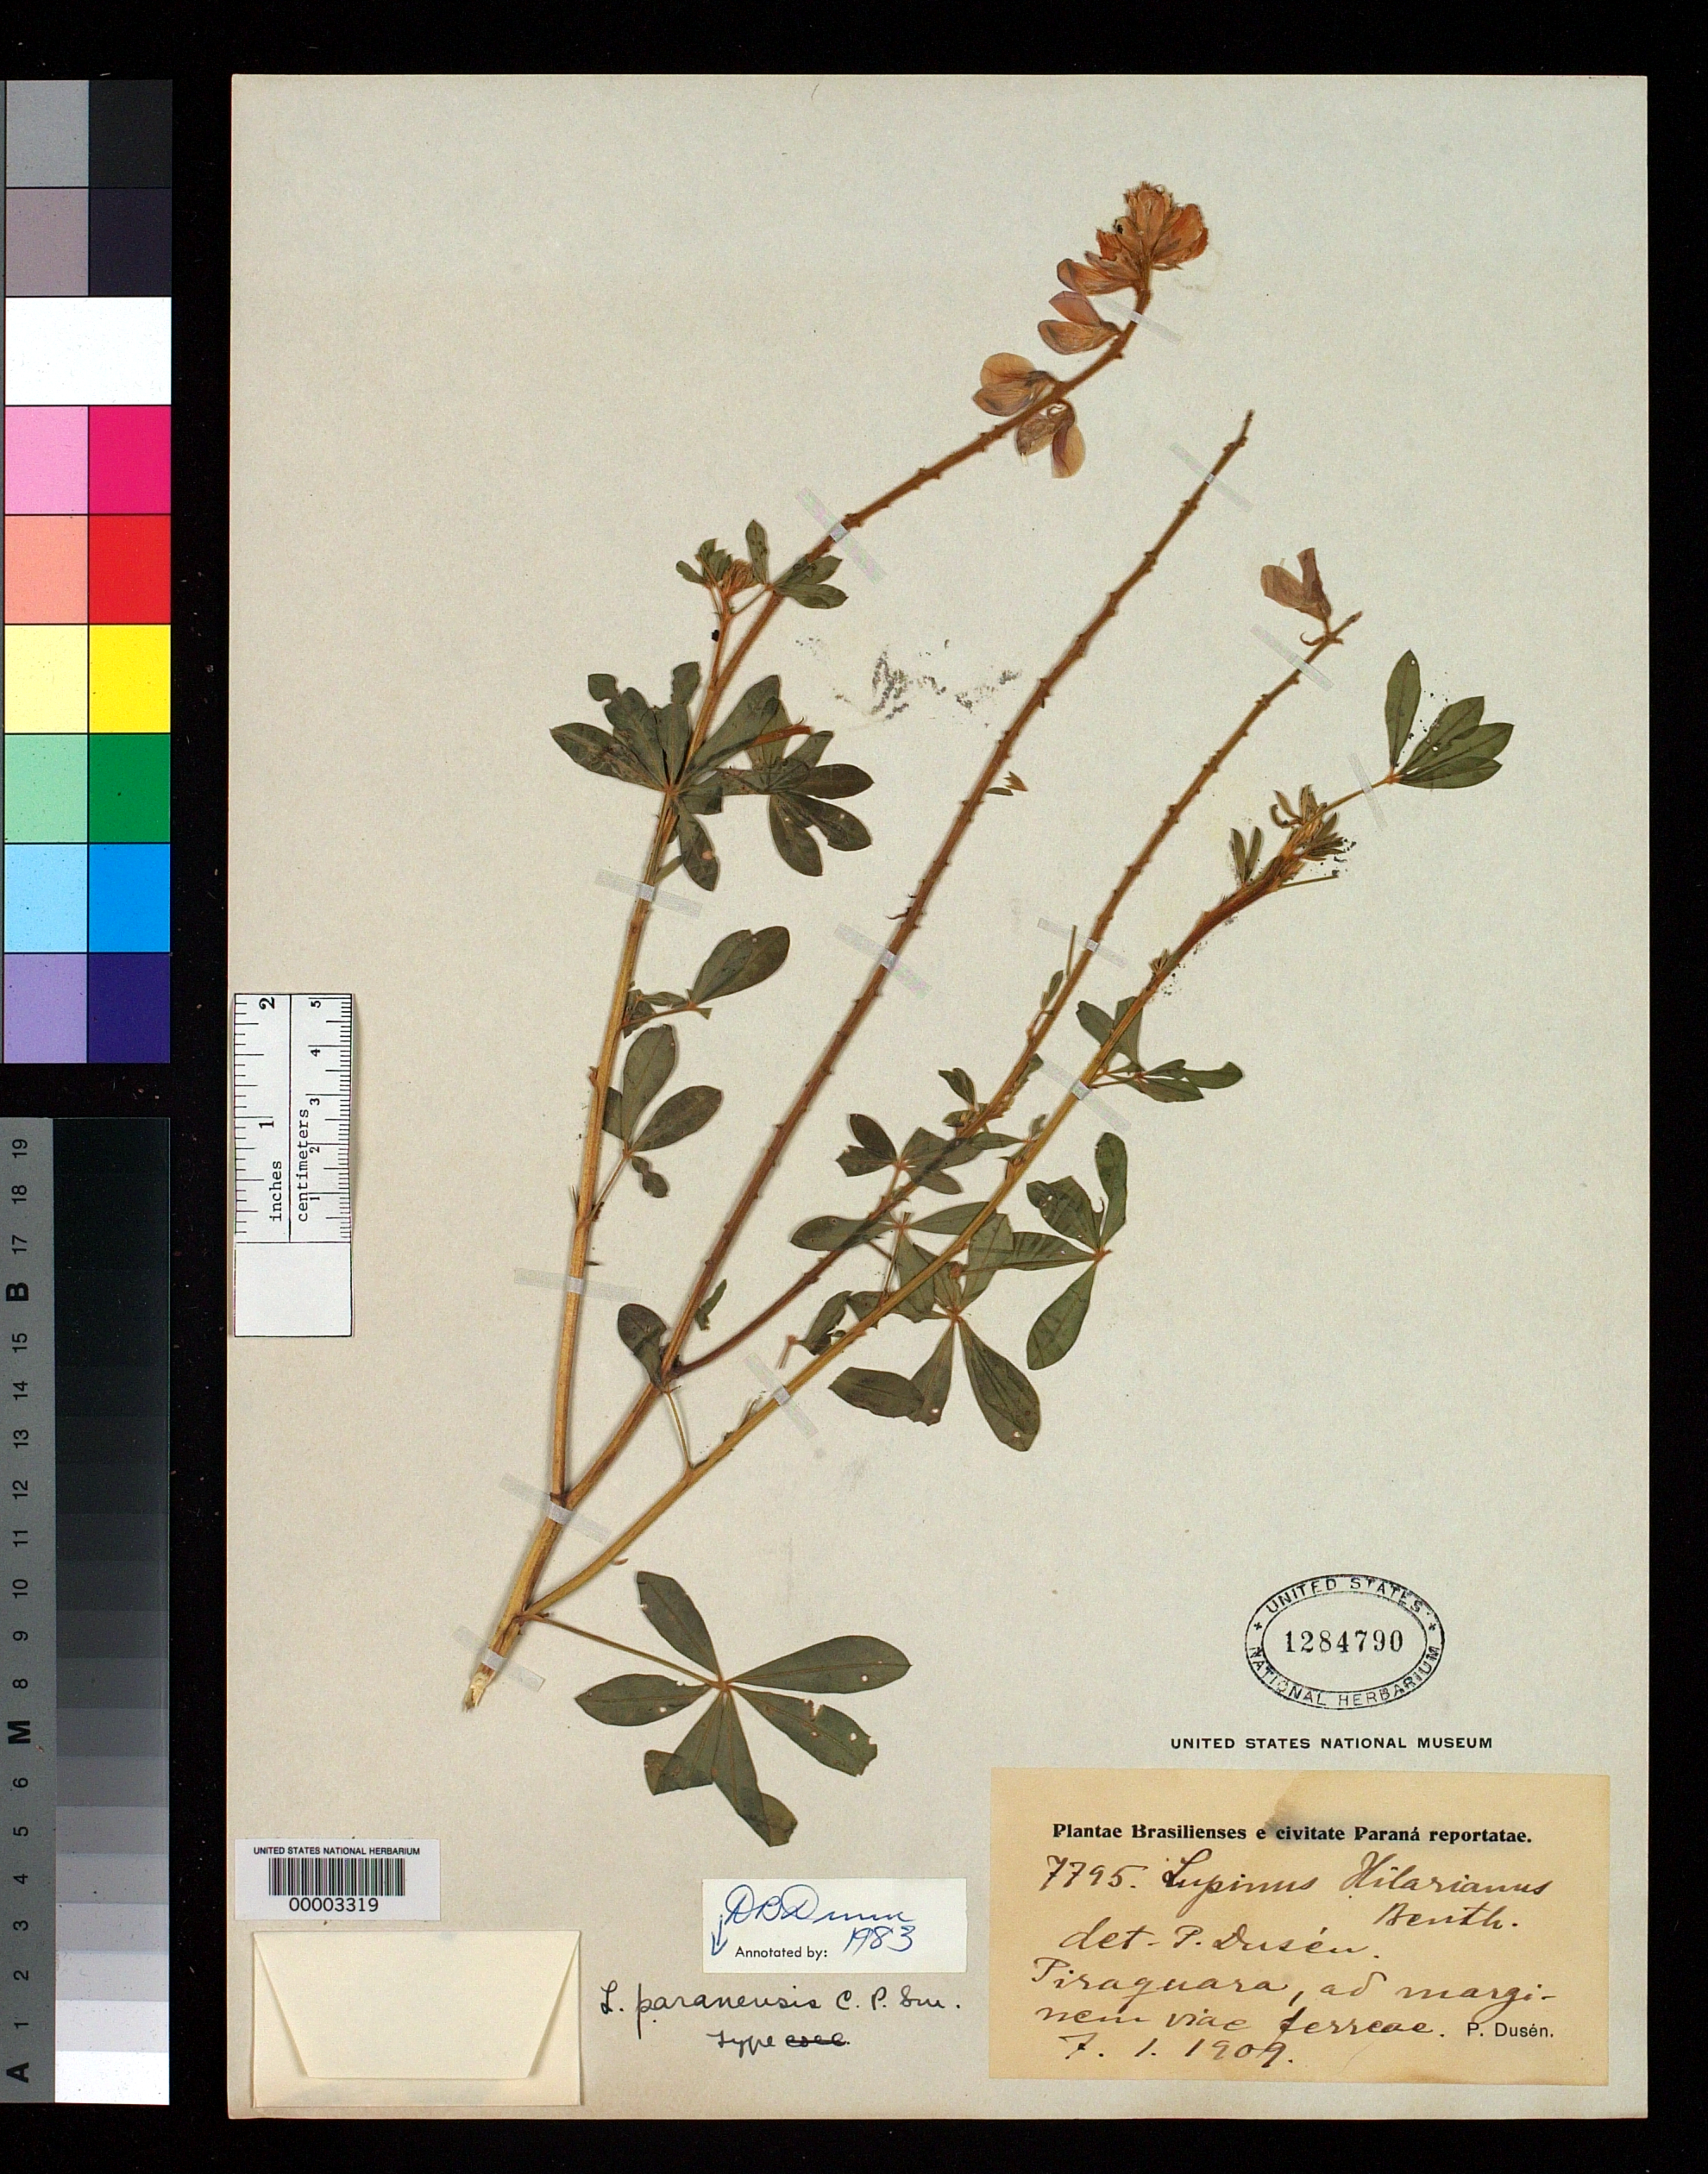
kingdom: Plantae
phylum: Tracheophyta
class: Magnoliopsida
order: Fabales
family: Fabaceae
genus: Lupinus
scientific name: Lupinus paranensis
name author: C.P. Sm.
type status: Type Collection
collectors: Père Duss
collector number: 7795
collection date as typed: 07 Feb 1909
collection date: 1909-02-07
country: Brazil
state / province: Paraná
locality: Tiraquara.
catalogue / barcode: US 1284790